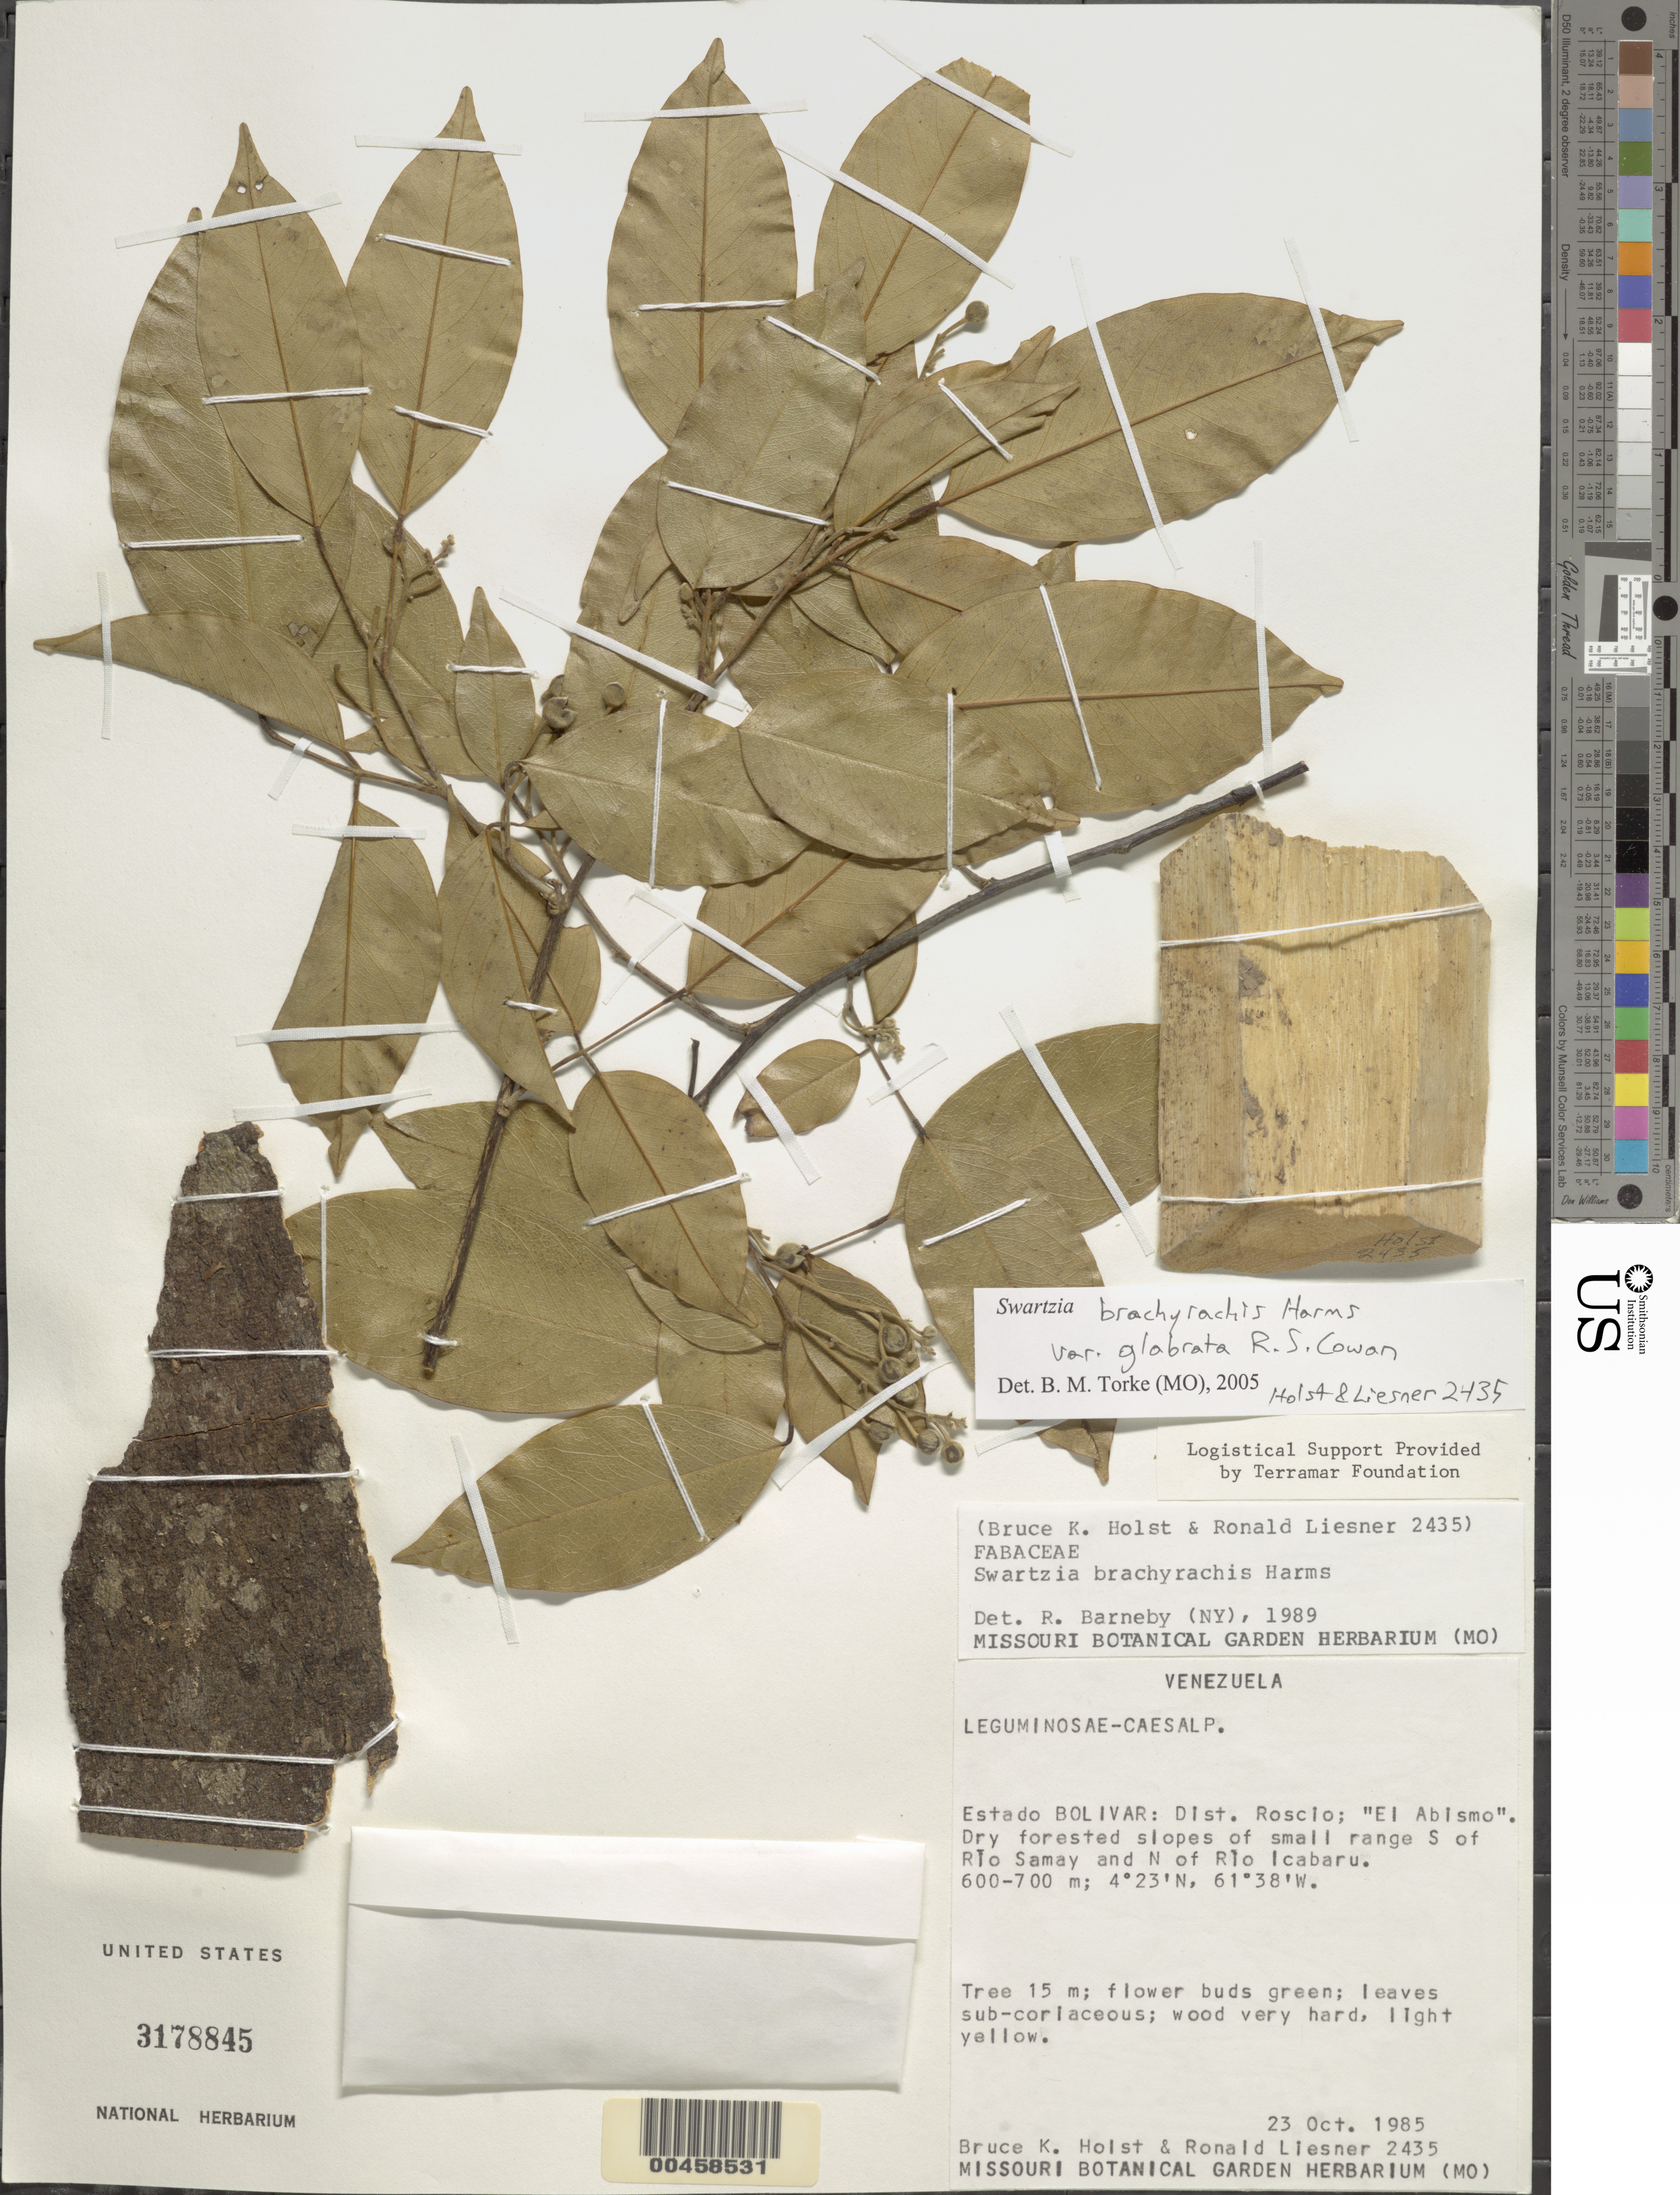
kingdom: Plantae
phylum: Tracheophyta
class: Magnoliopsida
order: Fabales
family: Fabaceae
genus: Swartzia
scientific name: Swartzia brachyrachis var. glabrata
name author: R.S. Cowan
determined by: Torke, B. M., (MO)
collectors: B. Holst & R. L. Liesner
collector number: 2435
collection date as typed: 23 Oct 1985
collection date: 1985-10-23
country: Venezuela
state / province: Bolivar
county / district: Roscio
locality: "El Abismo" ; S of Rio Samay and N of Icabaru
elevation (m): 600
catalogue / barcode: US 3178845